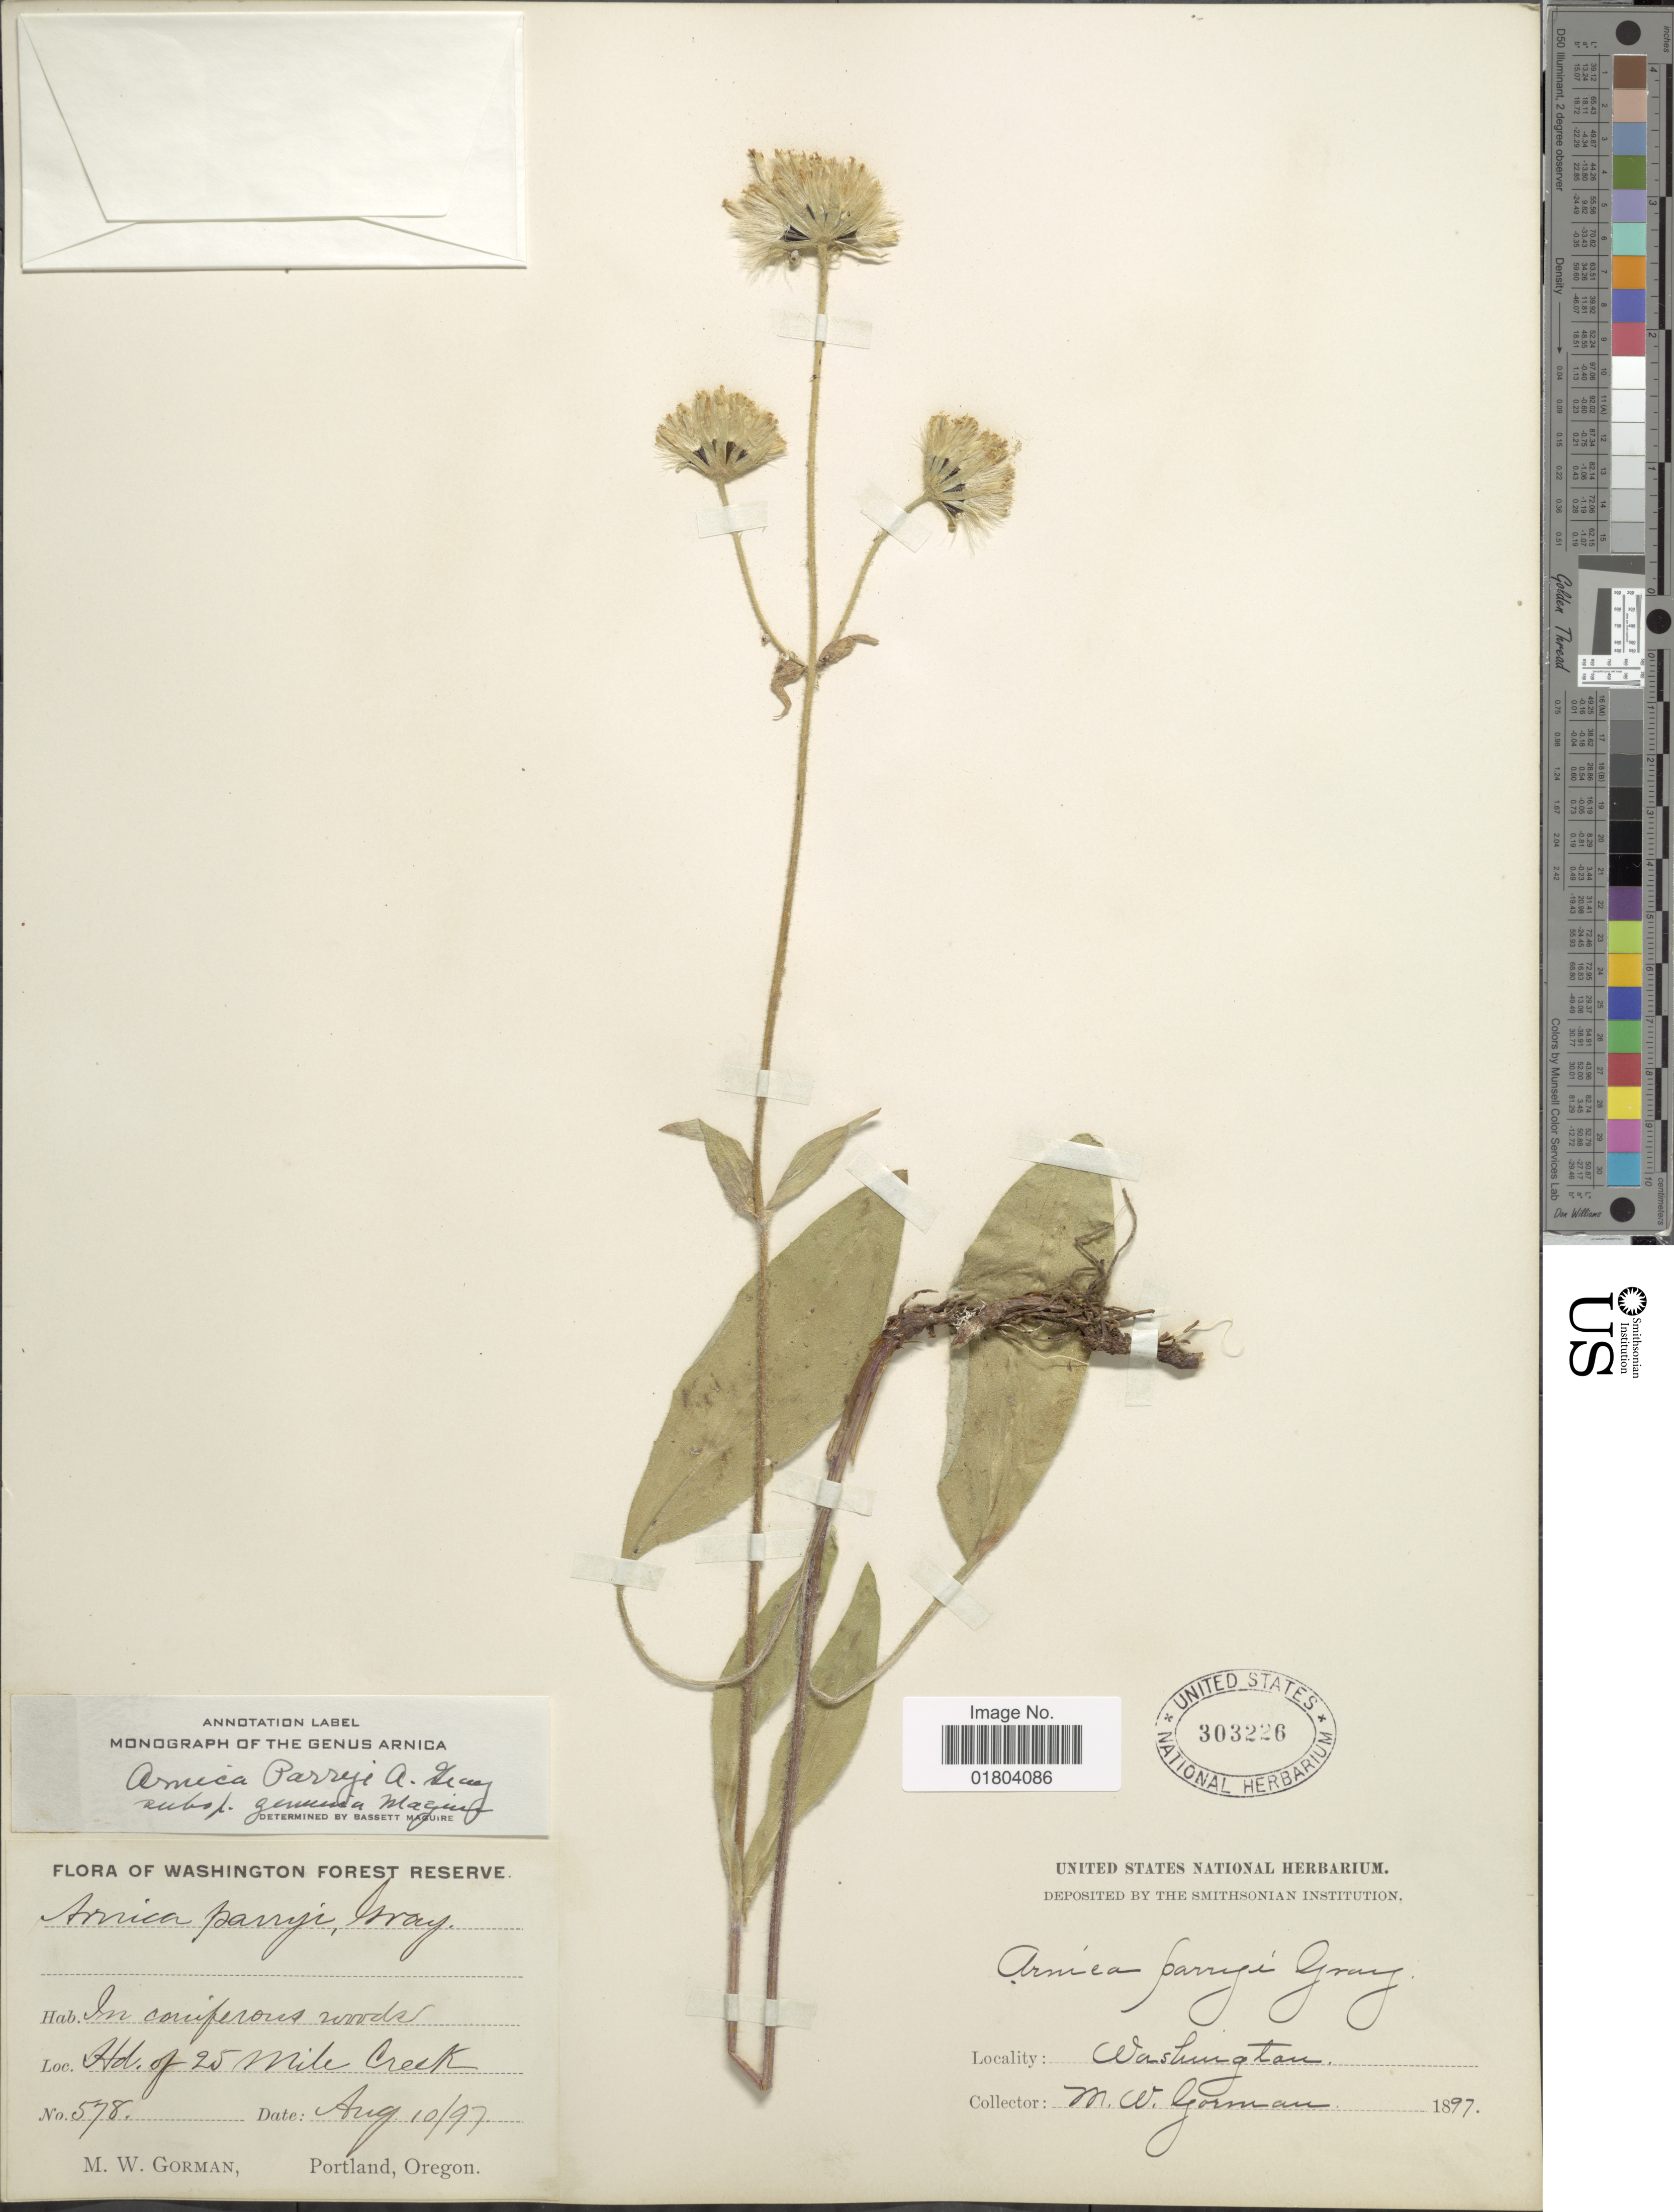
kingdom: Plantae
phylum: Tracheophyta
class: Magnoliopsida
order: Asterales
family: Asteraceae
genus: Arnica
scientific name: Arnica parryi subsp. genuina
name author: Maguire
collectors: M. W. Gorman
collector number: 578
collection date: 1897-08-10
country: United States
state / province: Washington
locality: Washington Forest Reserve, In coniferous woods, Hd of 25 Mile Creek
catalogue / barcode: US 303226